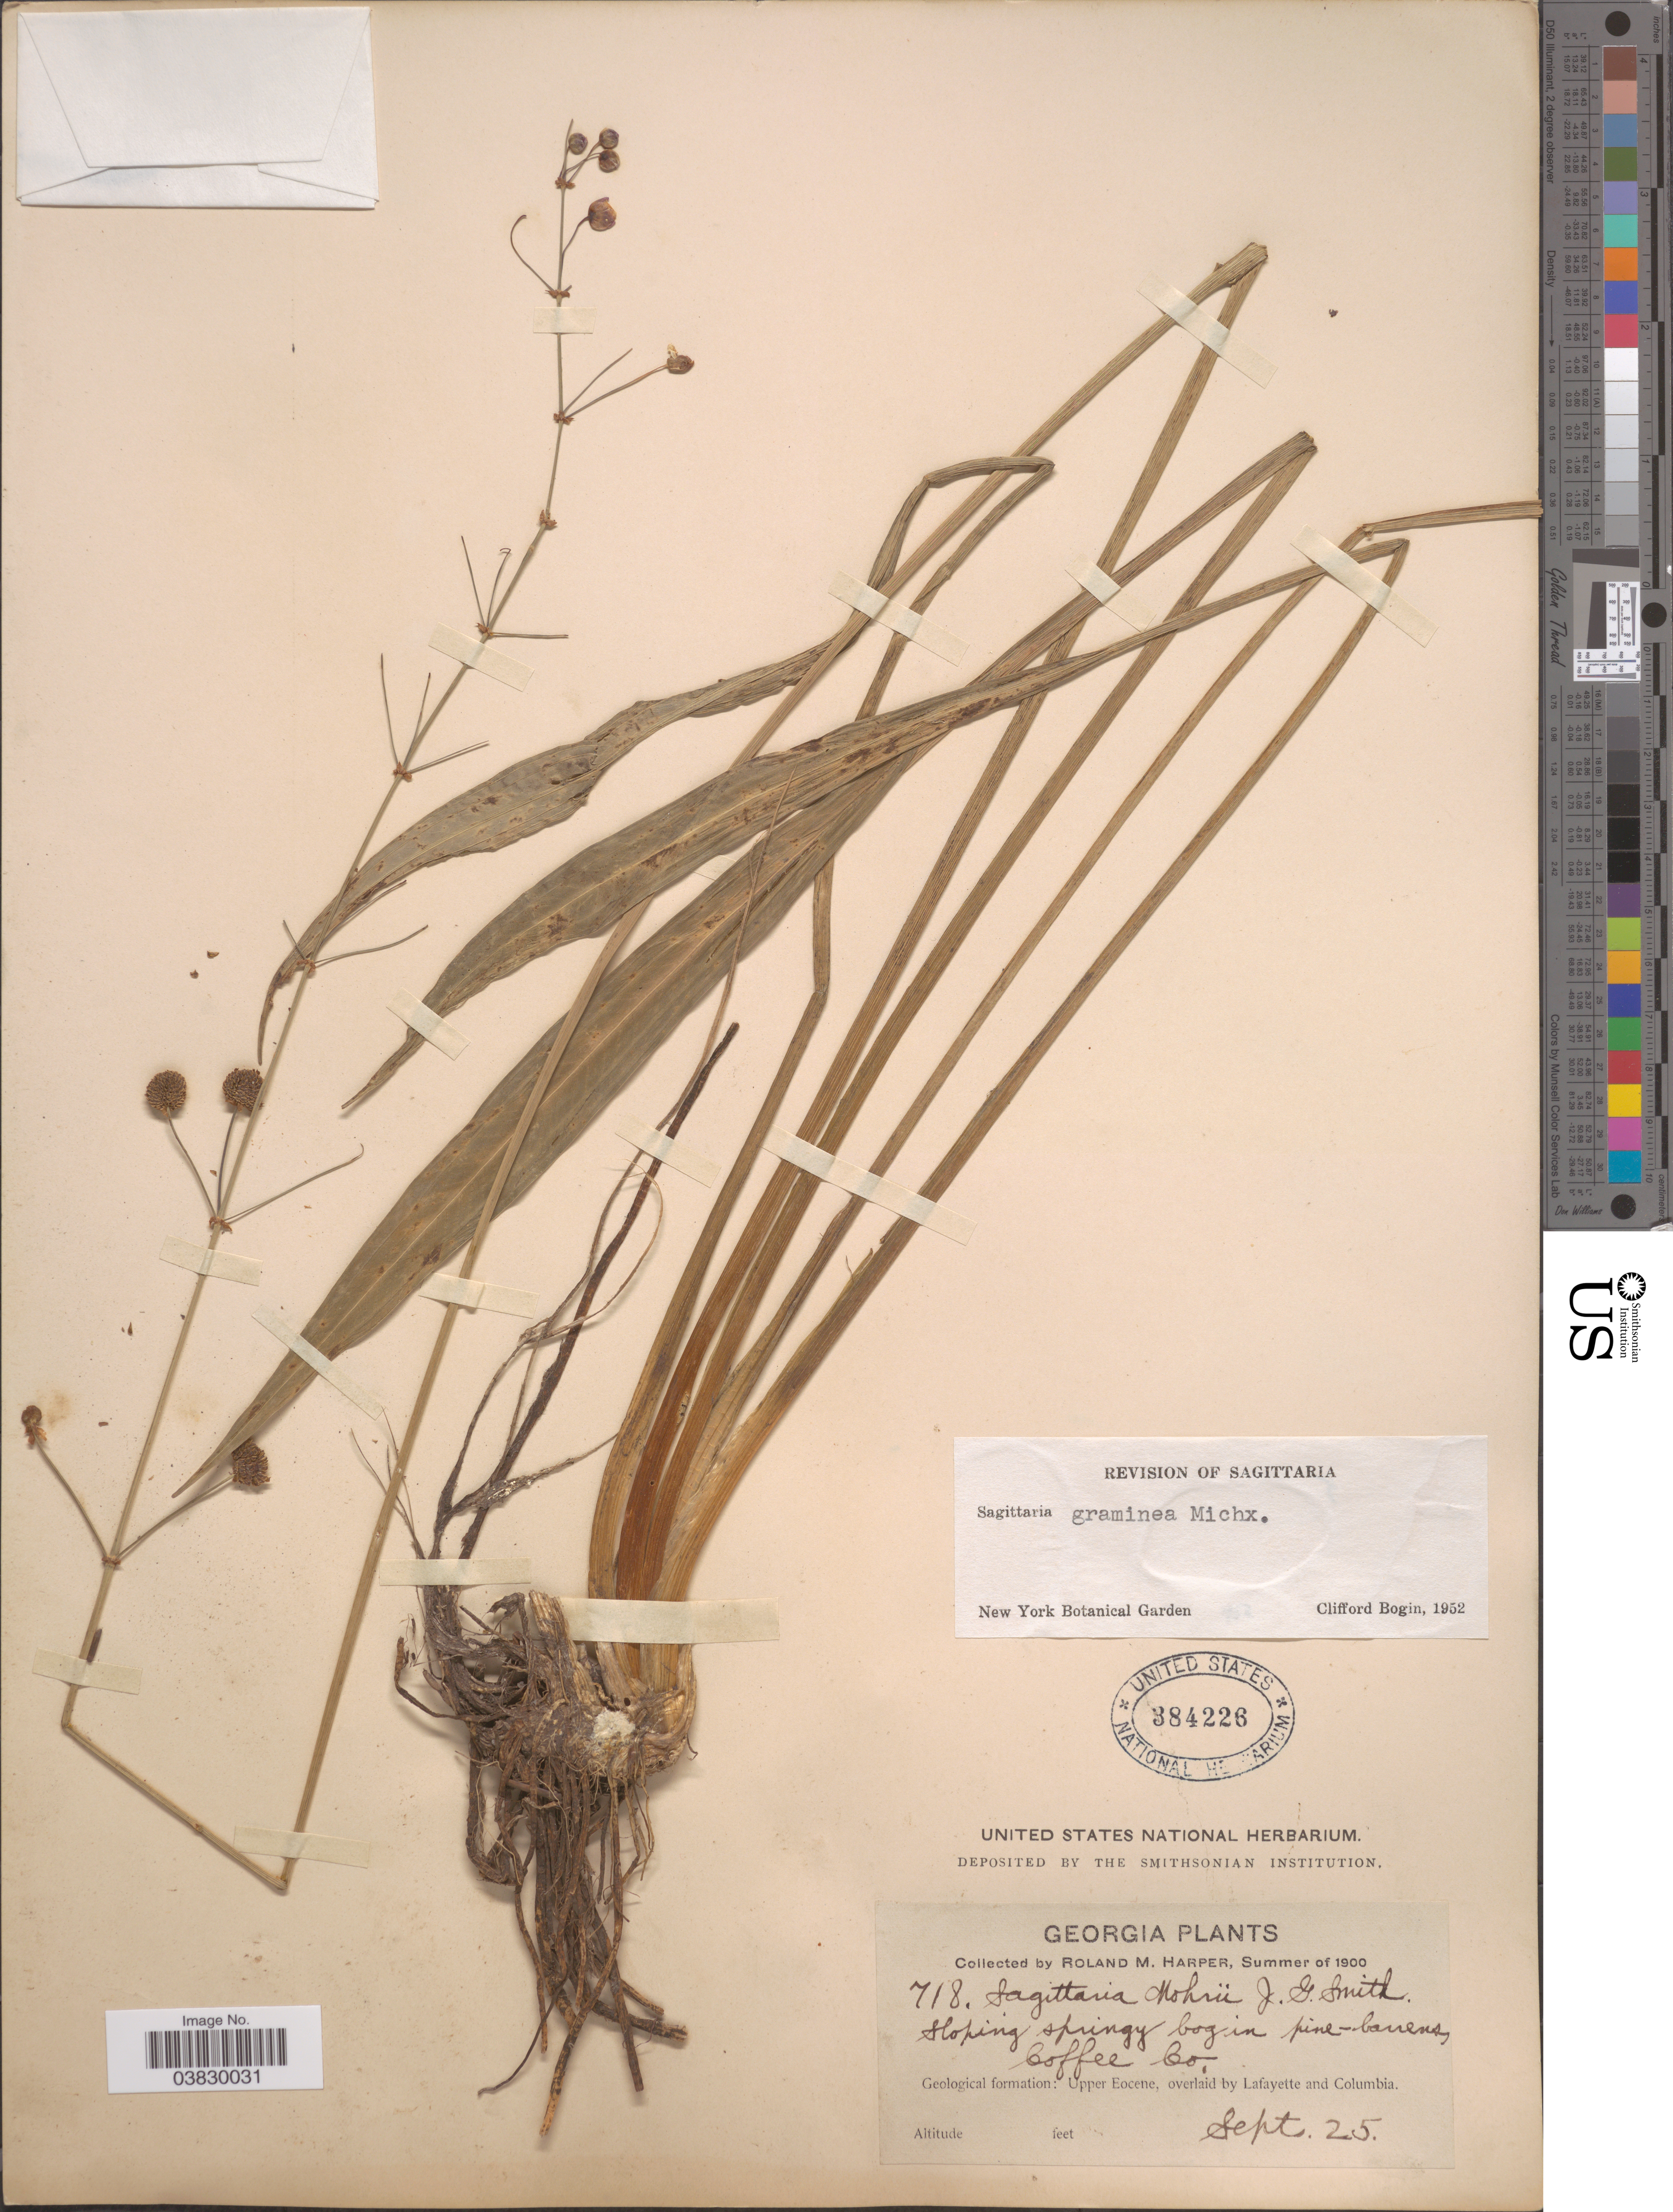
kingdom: Plantae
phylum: Tracheophyta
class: Liliopsida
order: Alismatales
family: Alismataceae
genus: Sagittaria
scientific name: Sagittaria graminea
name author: Michx.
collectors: R. Harper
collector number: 718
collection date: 1900-09-25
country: United States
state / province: Georgia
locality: Coffee Co. Geological formation: Upper Eocene, overlaid by Lafayette and Columbia.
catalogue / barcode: US 384226